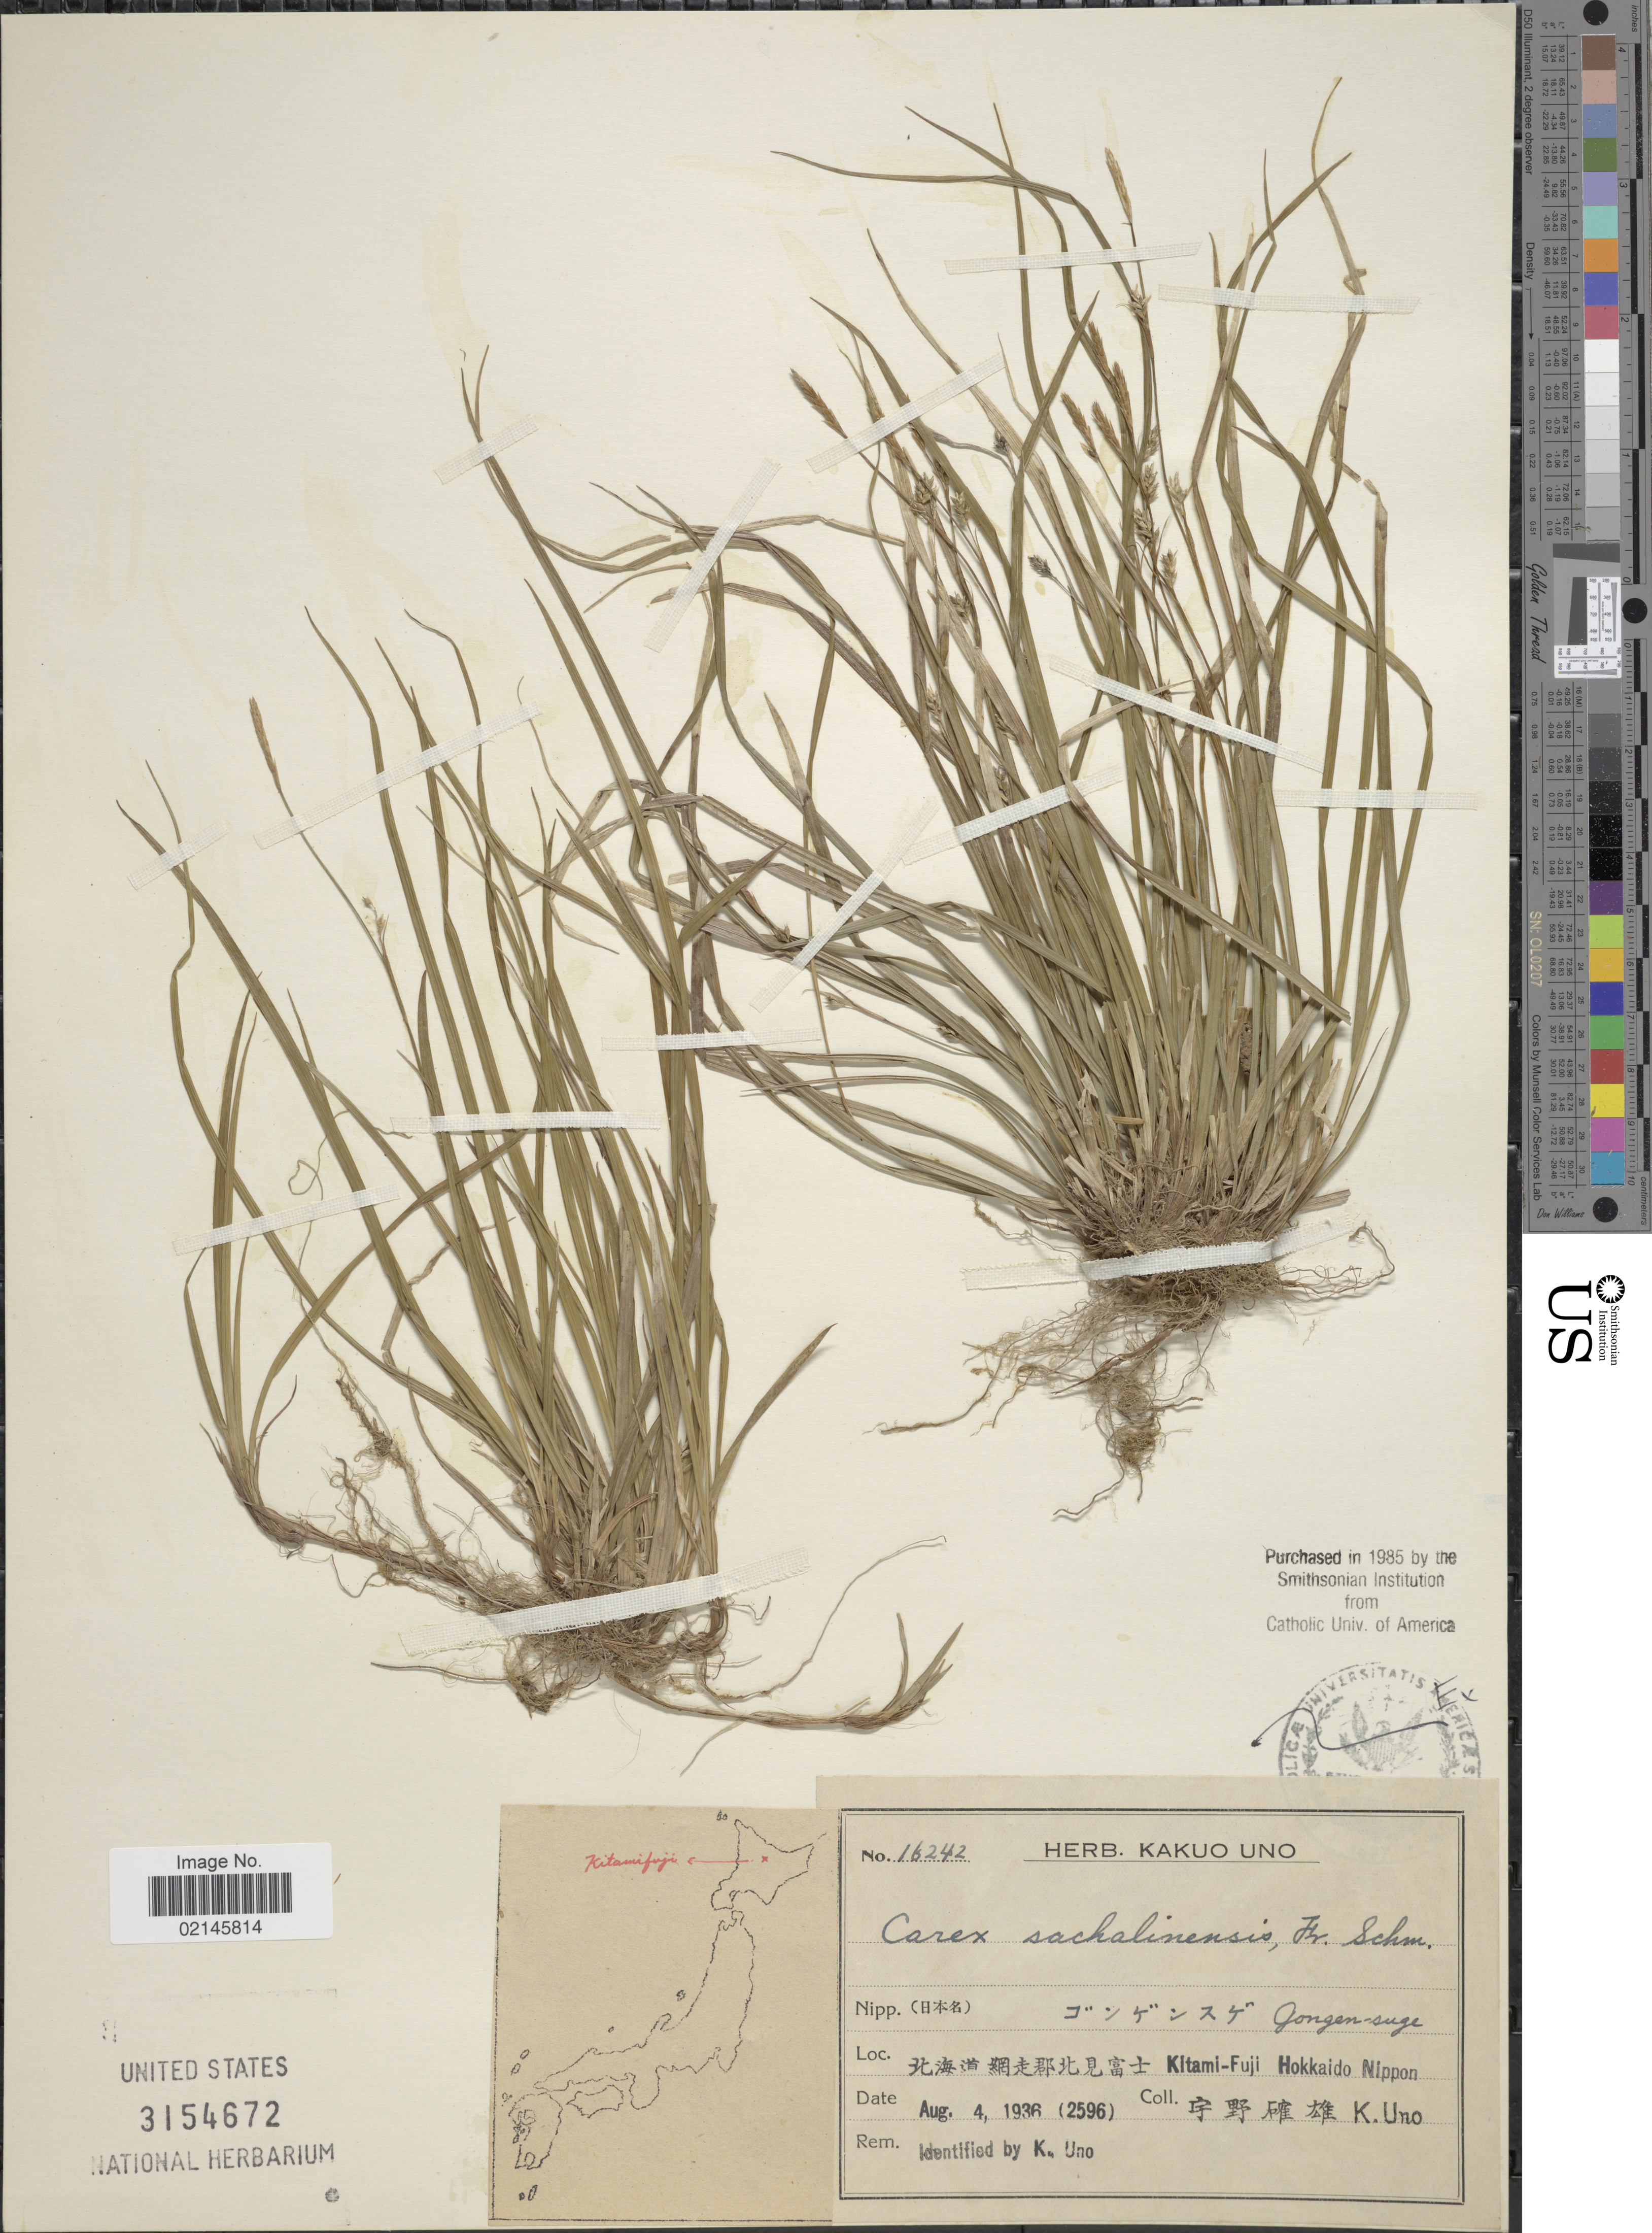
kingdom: Plantae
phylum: Tracheophyta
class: Liliopsida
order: Poales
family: Cyperaceae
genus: Carex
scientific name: Carex pisiformis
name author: Boott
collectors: K. Uno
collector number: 16242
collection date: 1936-08-04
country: Japan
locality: Kitami-Fuji, Hokkaido, Nippon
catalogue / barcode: US 3154672